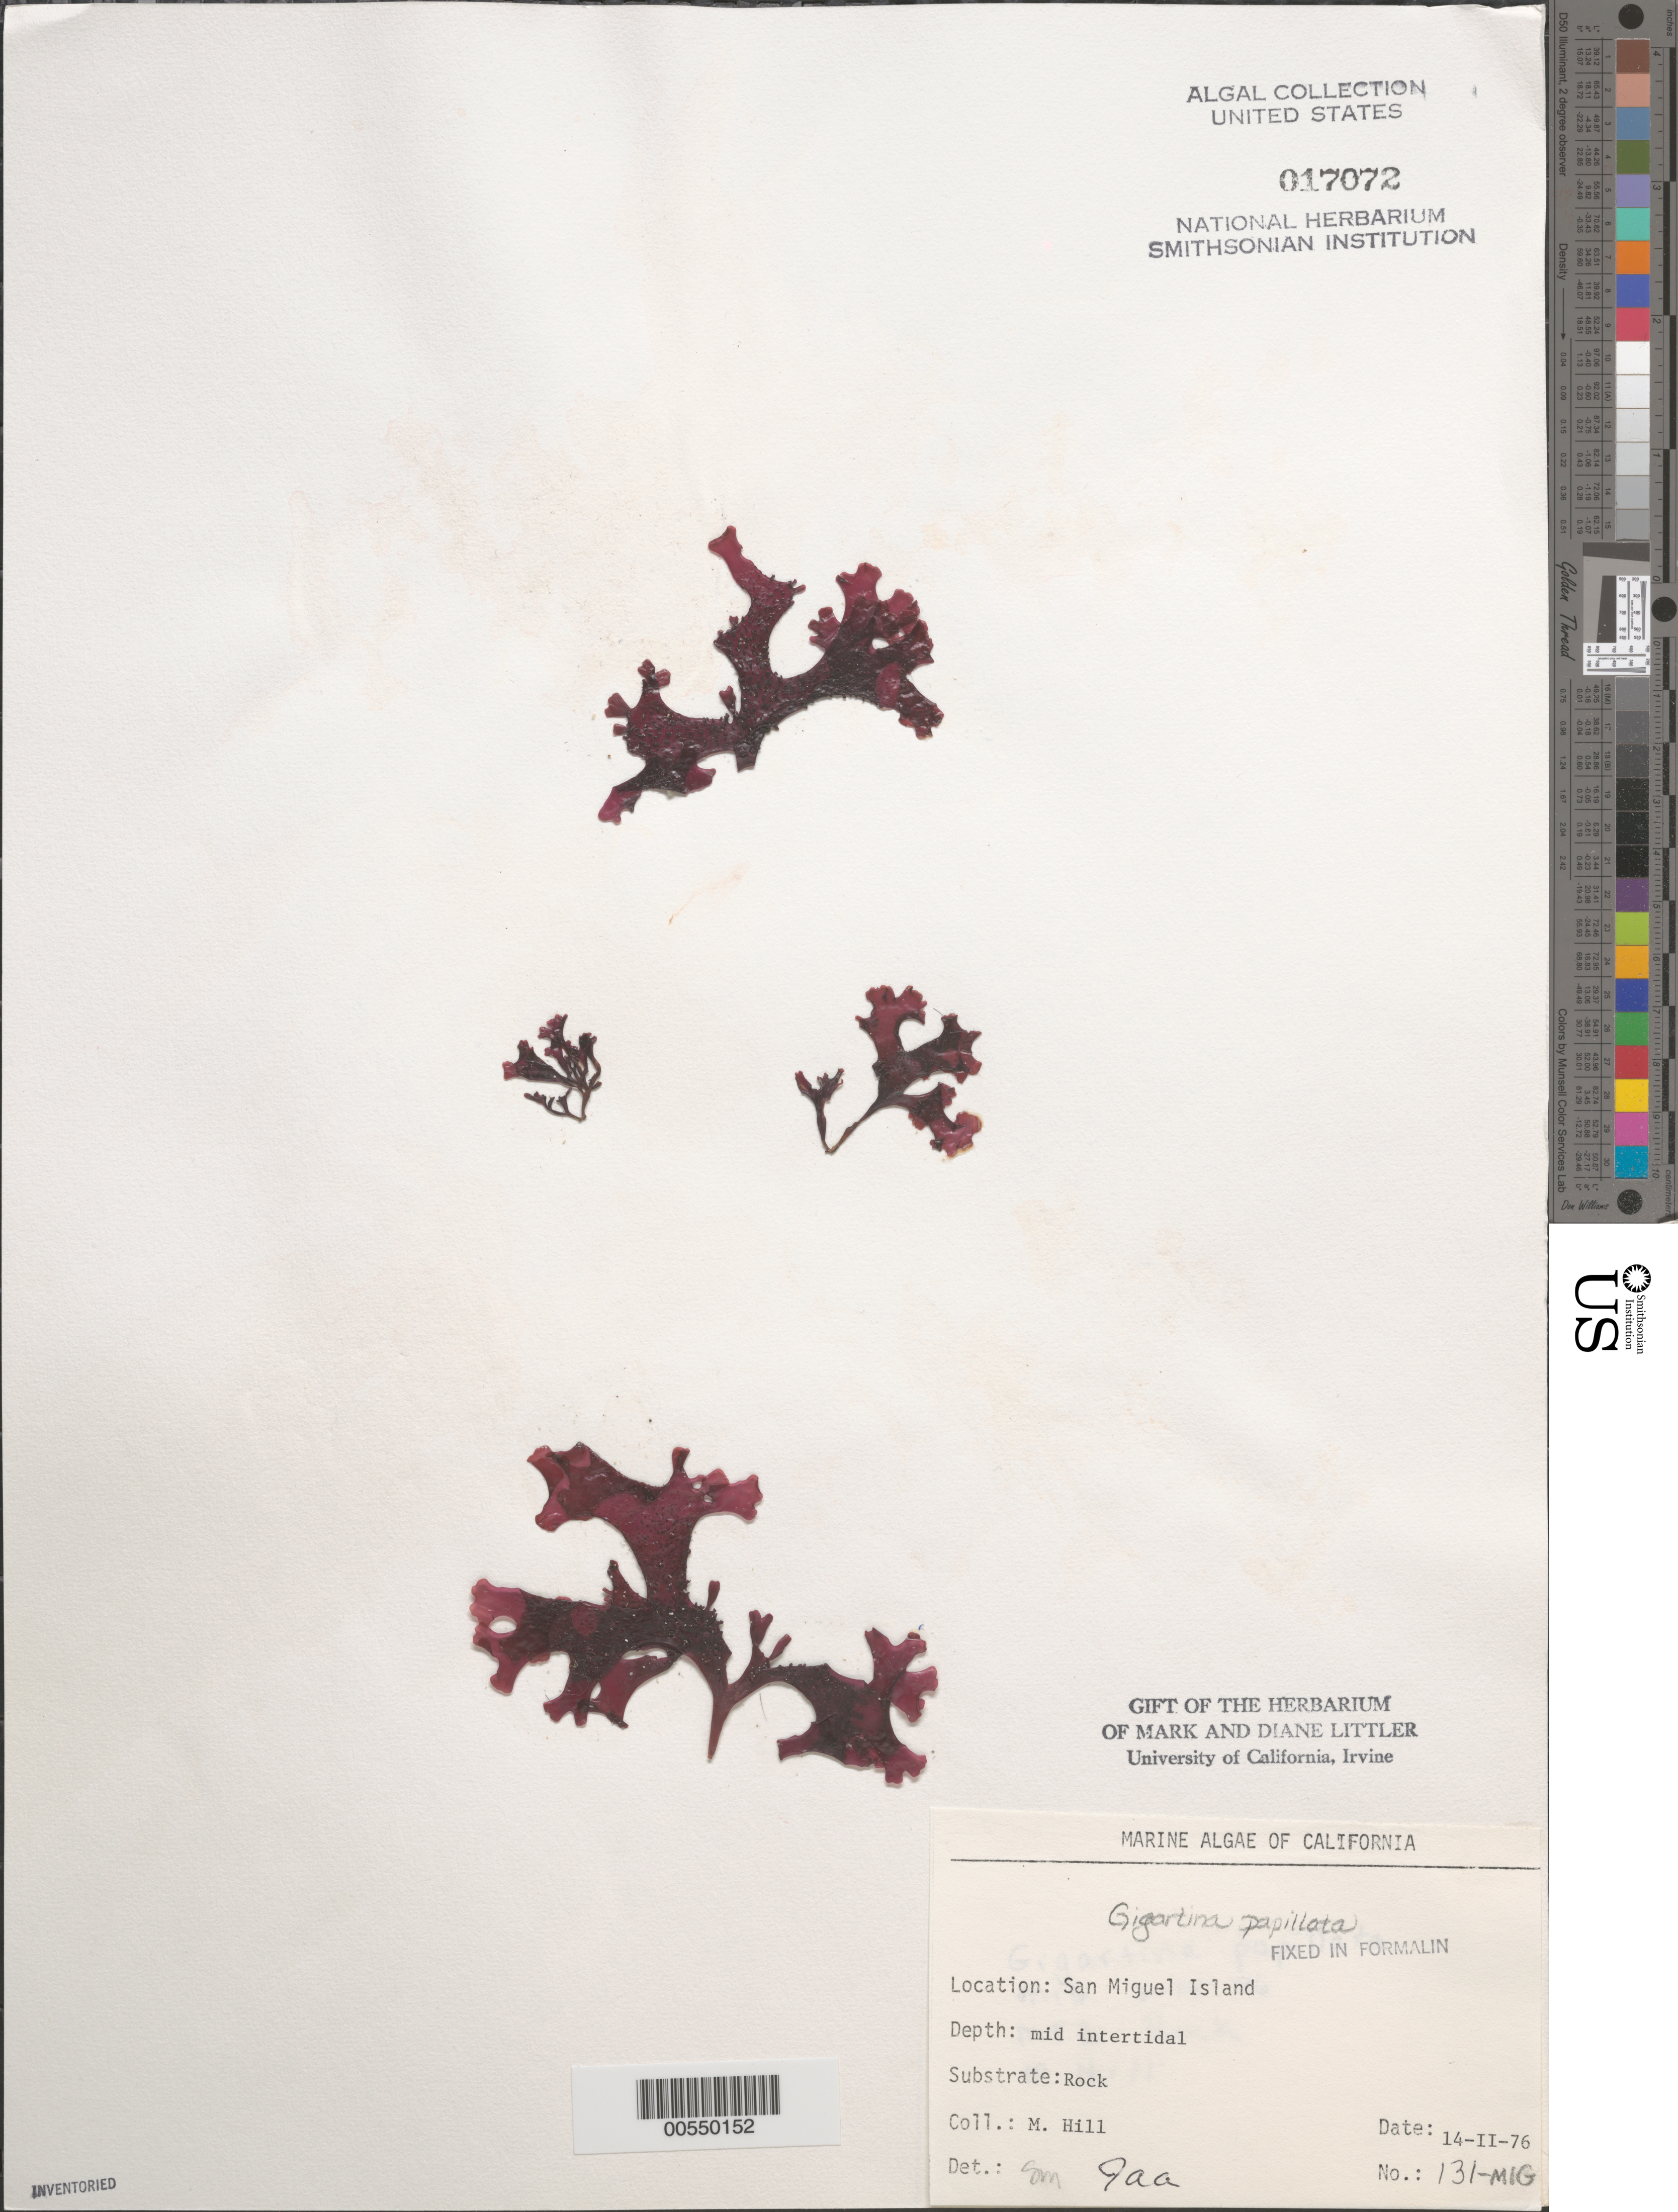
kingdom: Plantae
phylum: Rhodophyta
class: Florideophyceae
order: Gigartinales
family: Phyllophoraceae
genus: Mastocarpus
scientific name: Mastocarpus papillatus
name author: (C. Agardh) Kütz.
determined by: Algae name updating Project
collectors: M. Hill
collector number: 131-mig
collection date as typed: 14 Feb 1976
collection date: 1976-02-14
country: United States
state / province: California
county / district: Santa Barbara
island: San Miguel Island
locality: Cuyler Harbor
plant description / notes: BLM-SOCALBIGHT Rocky Intertidal Survey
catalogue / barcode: US 17072